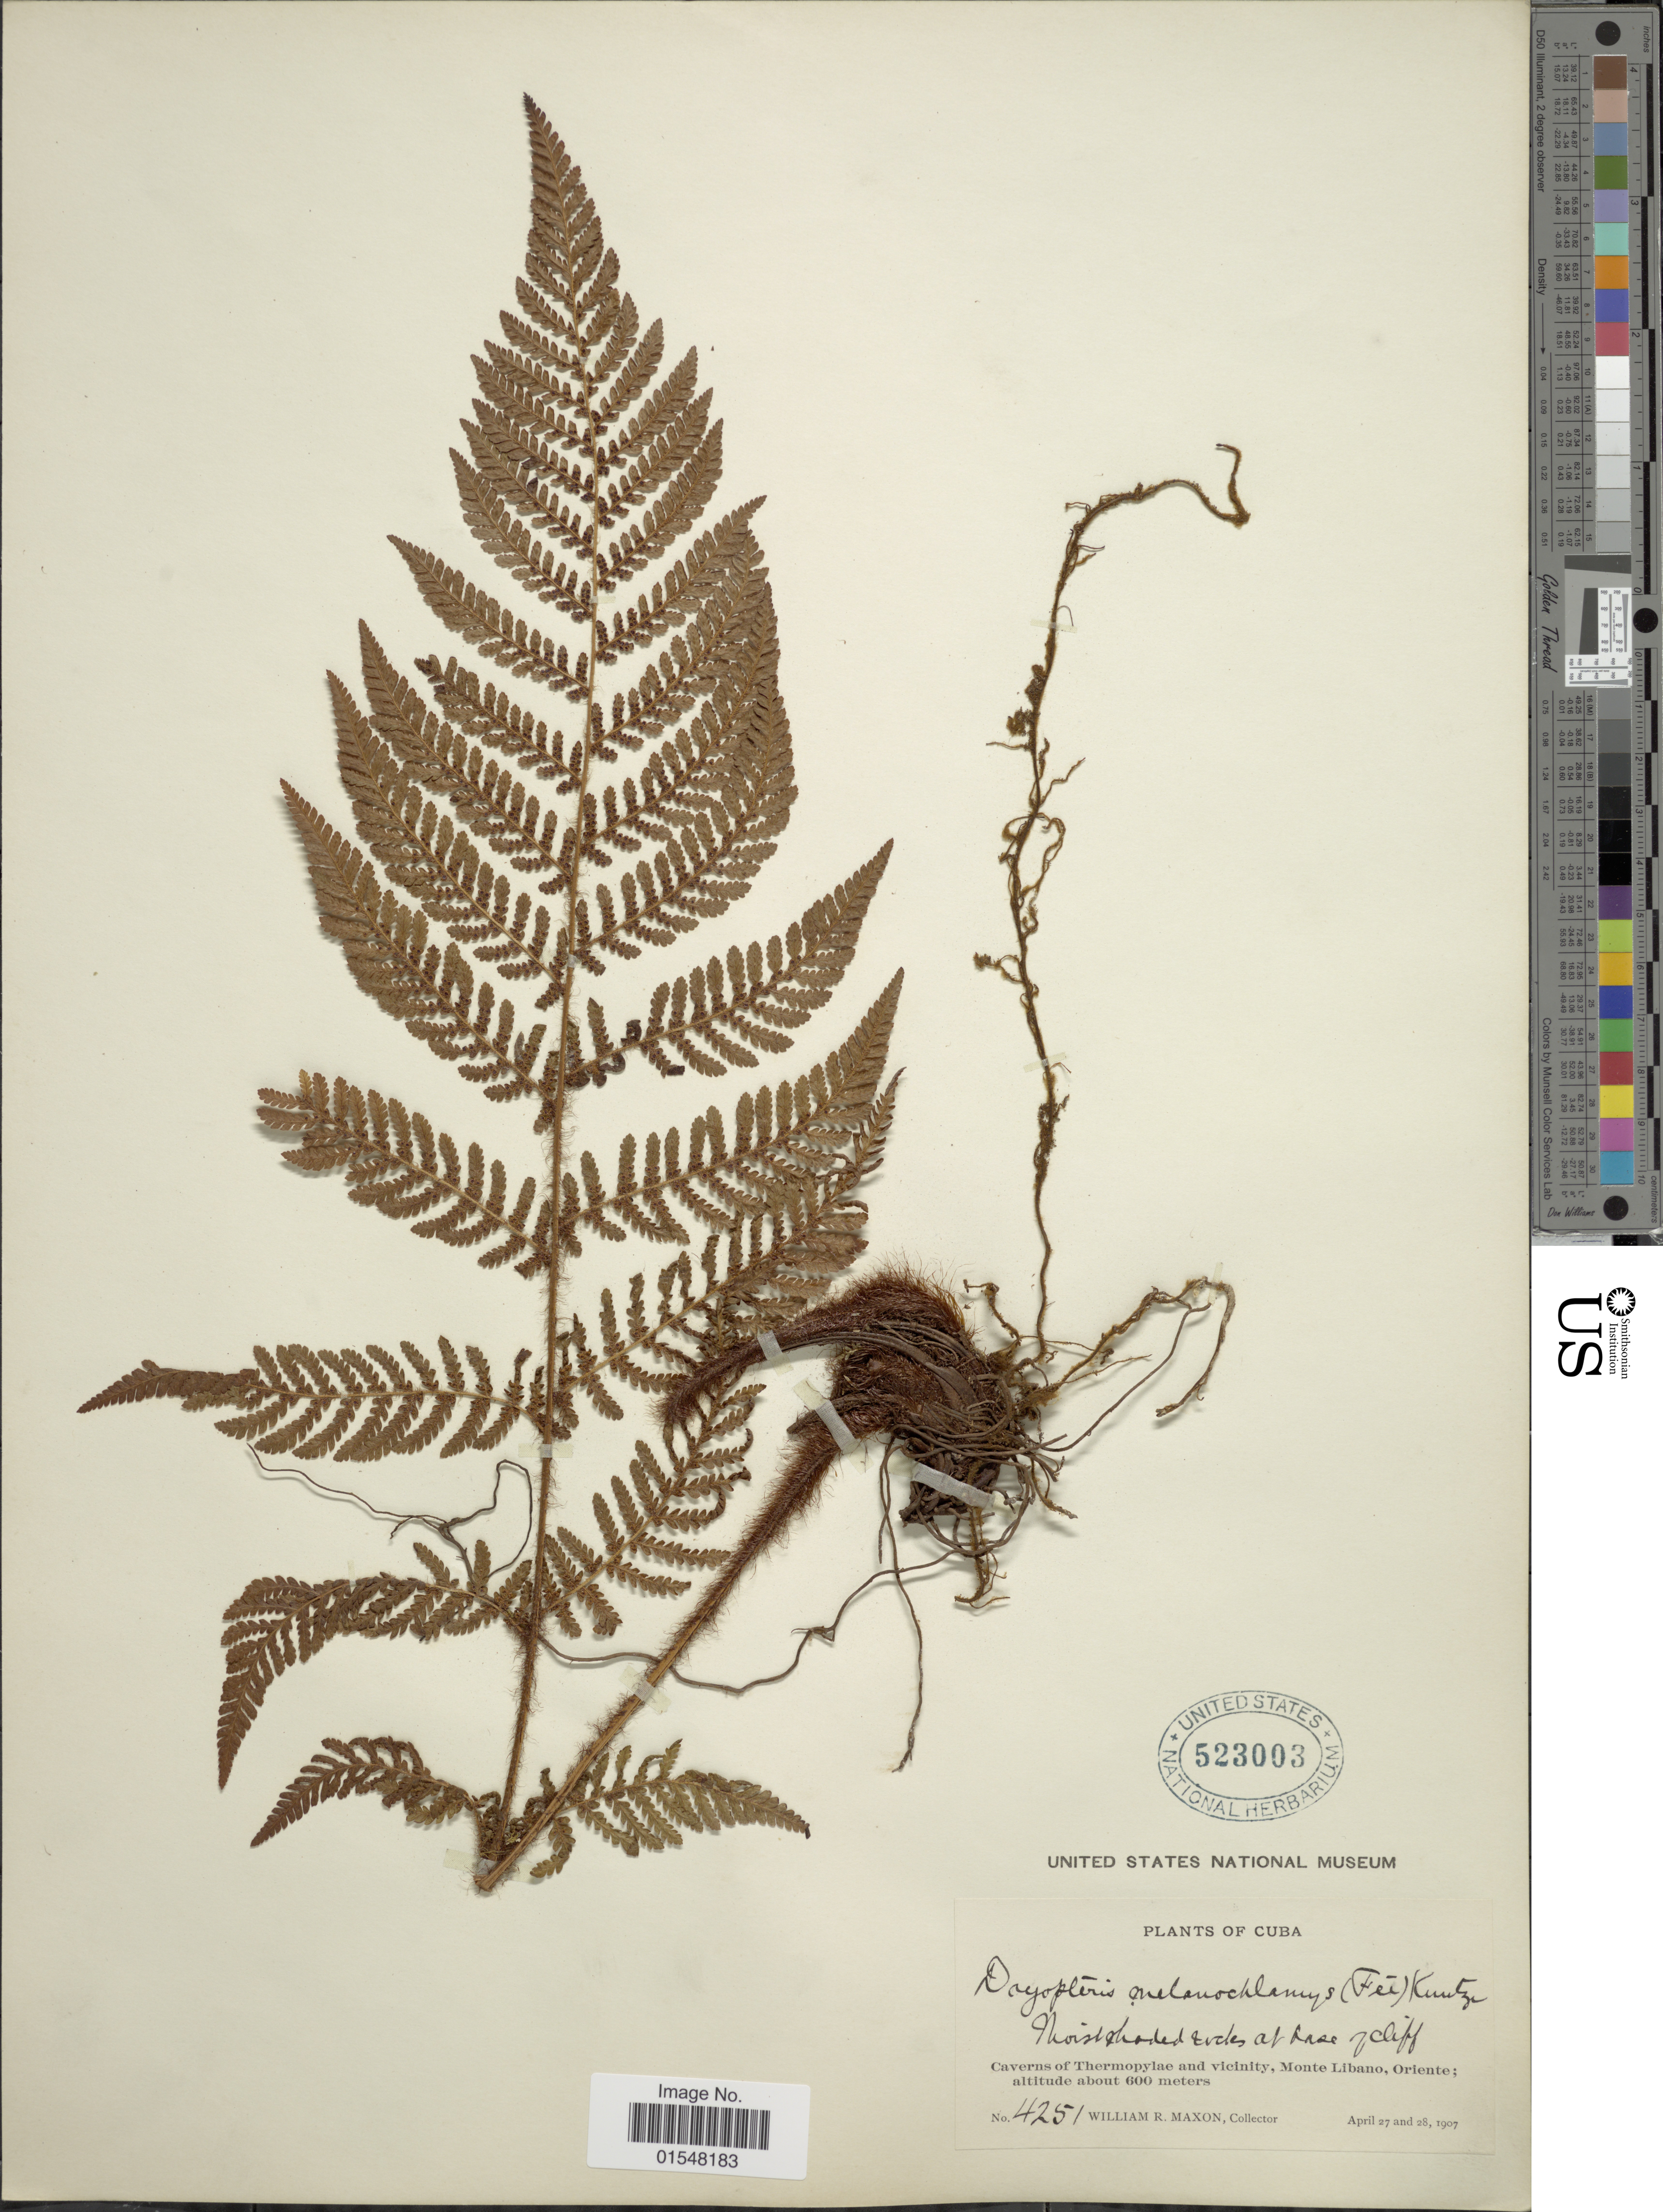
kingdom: Plantae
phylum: Tracheophyta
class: Polypodiopsida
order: Polypodiales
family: Dryopteridaceae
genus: Ctenitis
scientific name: Ctenitis melanochlamys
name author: (Fée) Ching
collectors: W. R. Maxon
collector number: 4251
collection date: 1907-04-27/1907-04-28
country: Cuba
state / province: Oriente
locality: Caverns of Thermopylae and vicinity, Monte Libano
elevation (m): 600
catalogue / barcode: US 523003